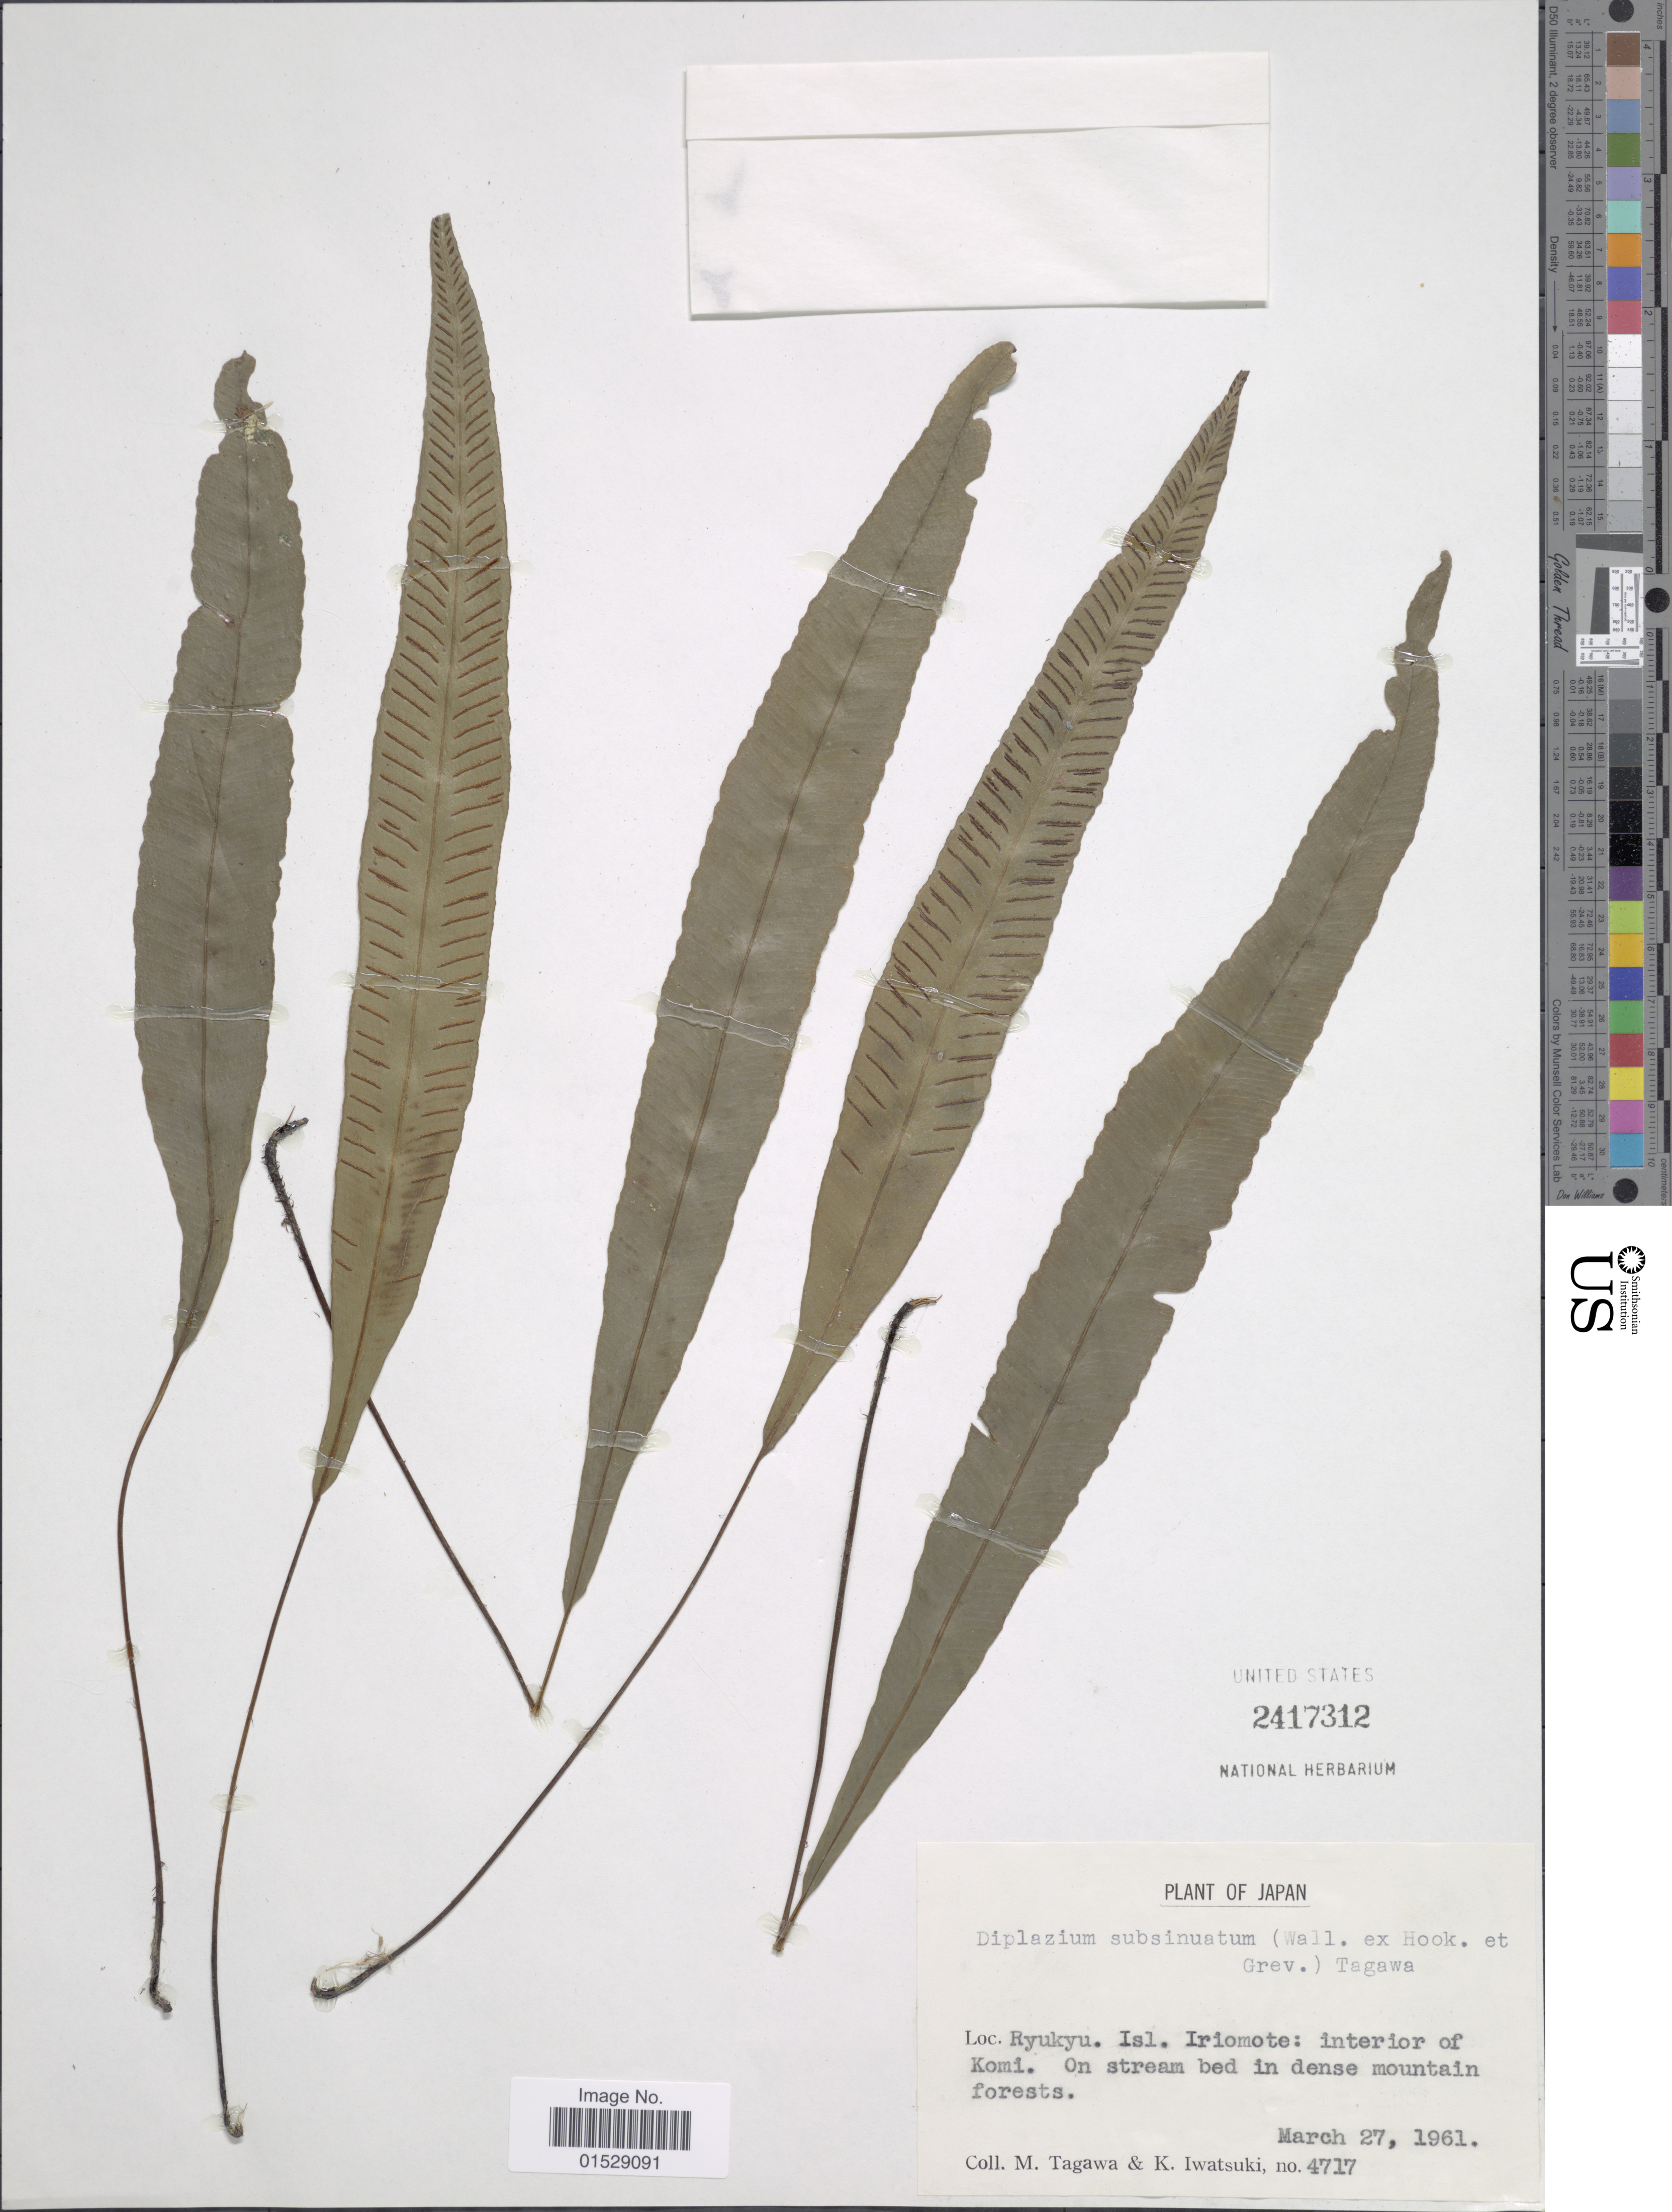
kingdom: Plantae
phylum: Tracheophyta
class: Polypodiopsida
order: Polypodiales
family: Athyriaceae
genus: Deparia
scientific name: Deparia lancea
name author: (Thunb.) Fraser-Jenk.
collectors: M. Tagawa & K. Iwatsuki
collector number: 4717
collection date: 1961-03-27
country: Japan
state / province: Okinawa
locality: Ryukyu. Isl. Iriomote: interior of Komi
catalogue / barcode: US 2417312